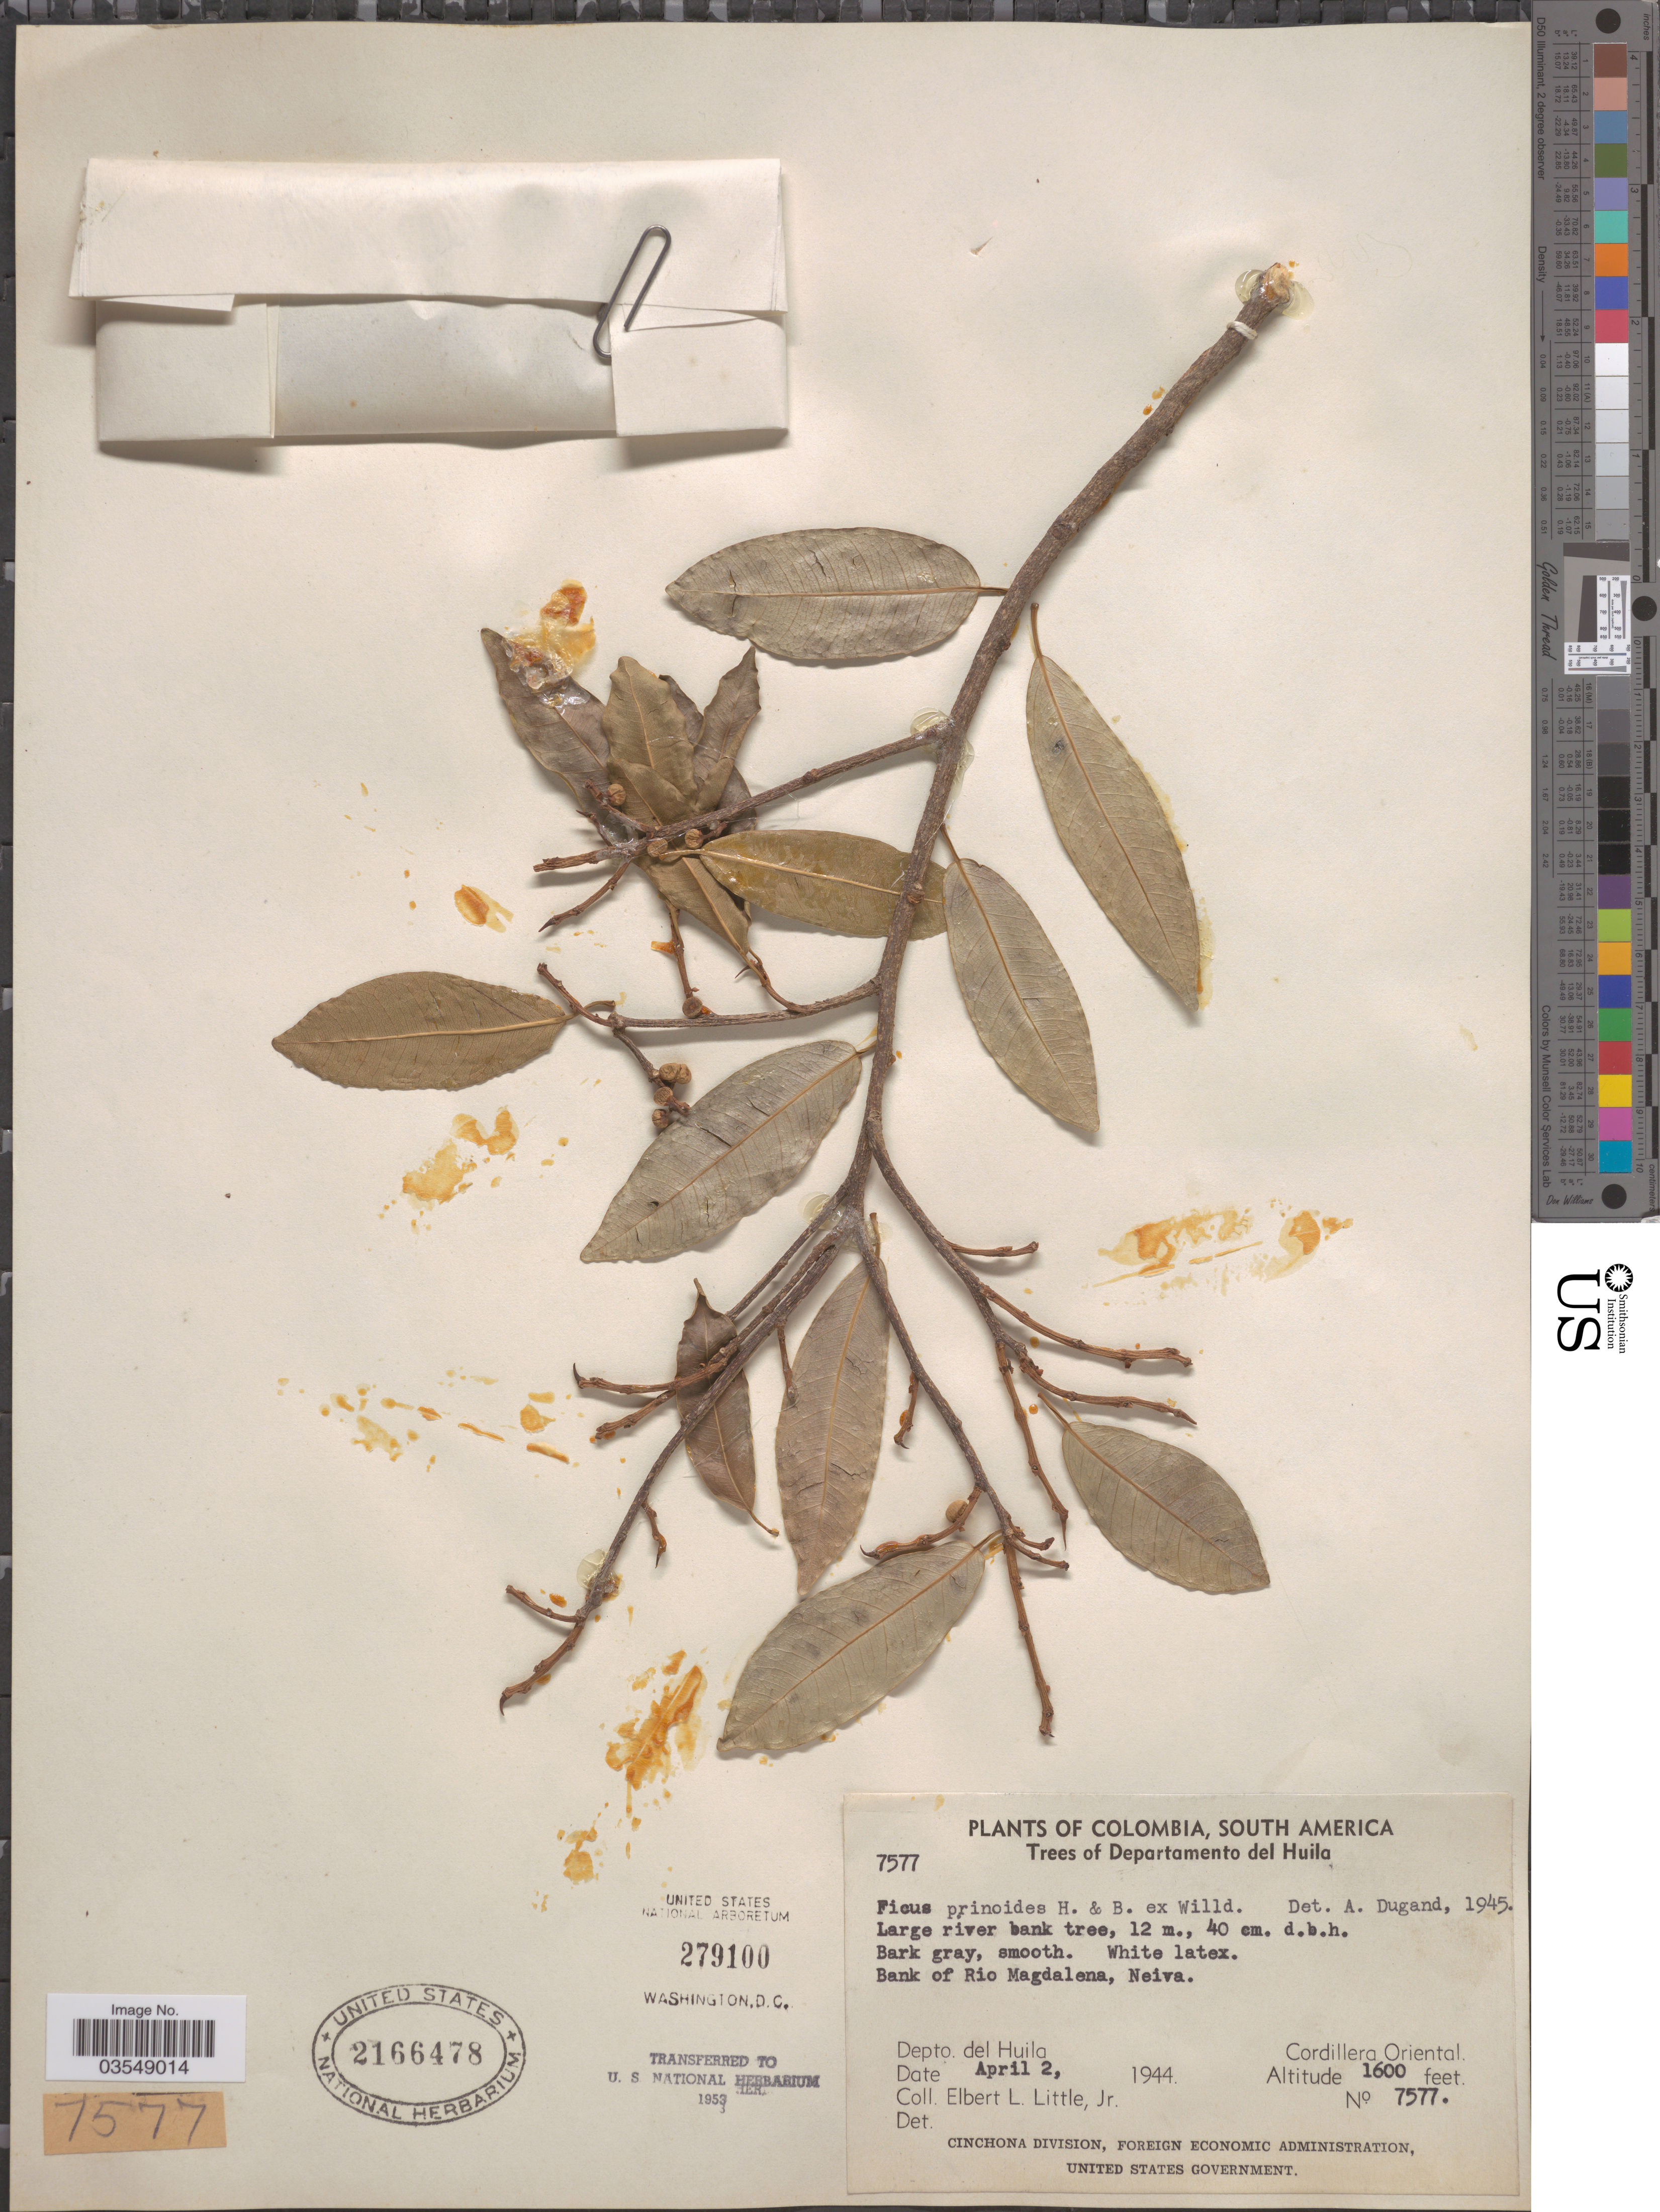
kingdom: Plantae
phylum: Tracheophyta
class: Magnoliopsida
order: Rosales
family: Moraceae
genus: Ficus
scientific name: Ficus pallida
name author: Vahl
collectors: E. L. Little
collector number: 7577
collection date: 1944-04-02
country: Colombia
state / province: Huila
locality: Bank of Rio Magdalena, Neiva. Depto. del Huila, Cordillera Oriental.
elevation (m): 488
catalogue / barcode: US 2166478